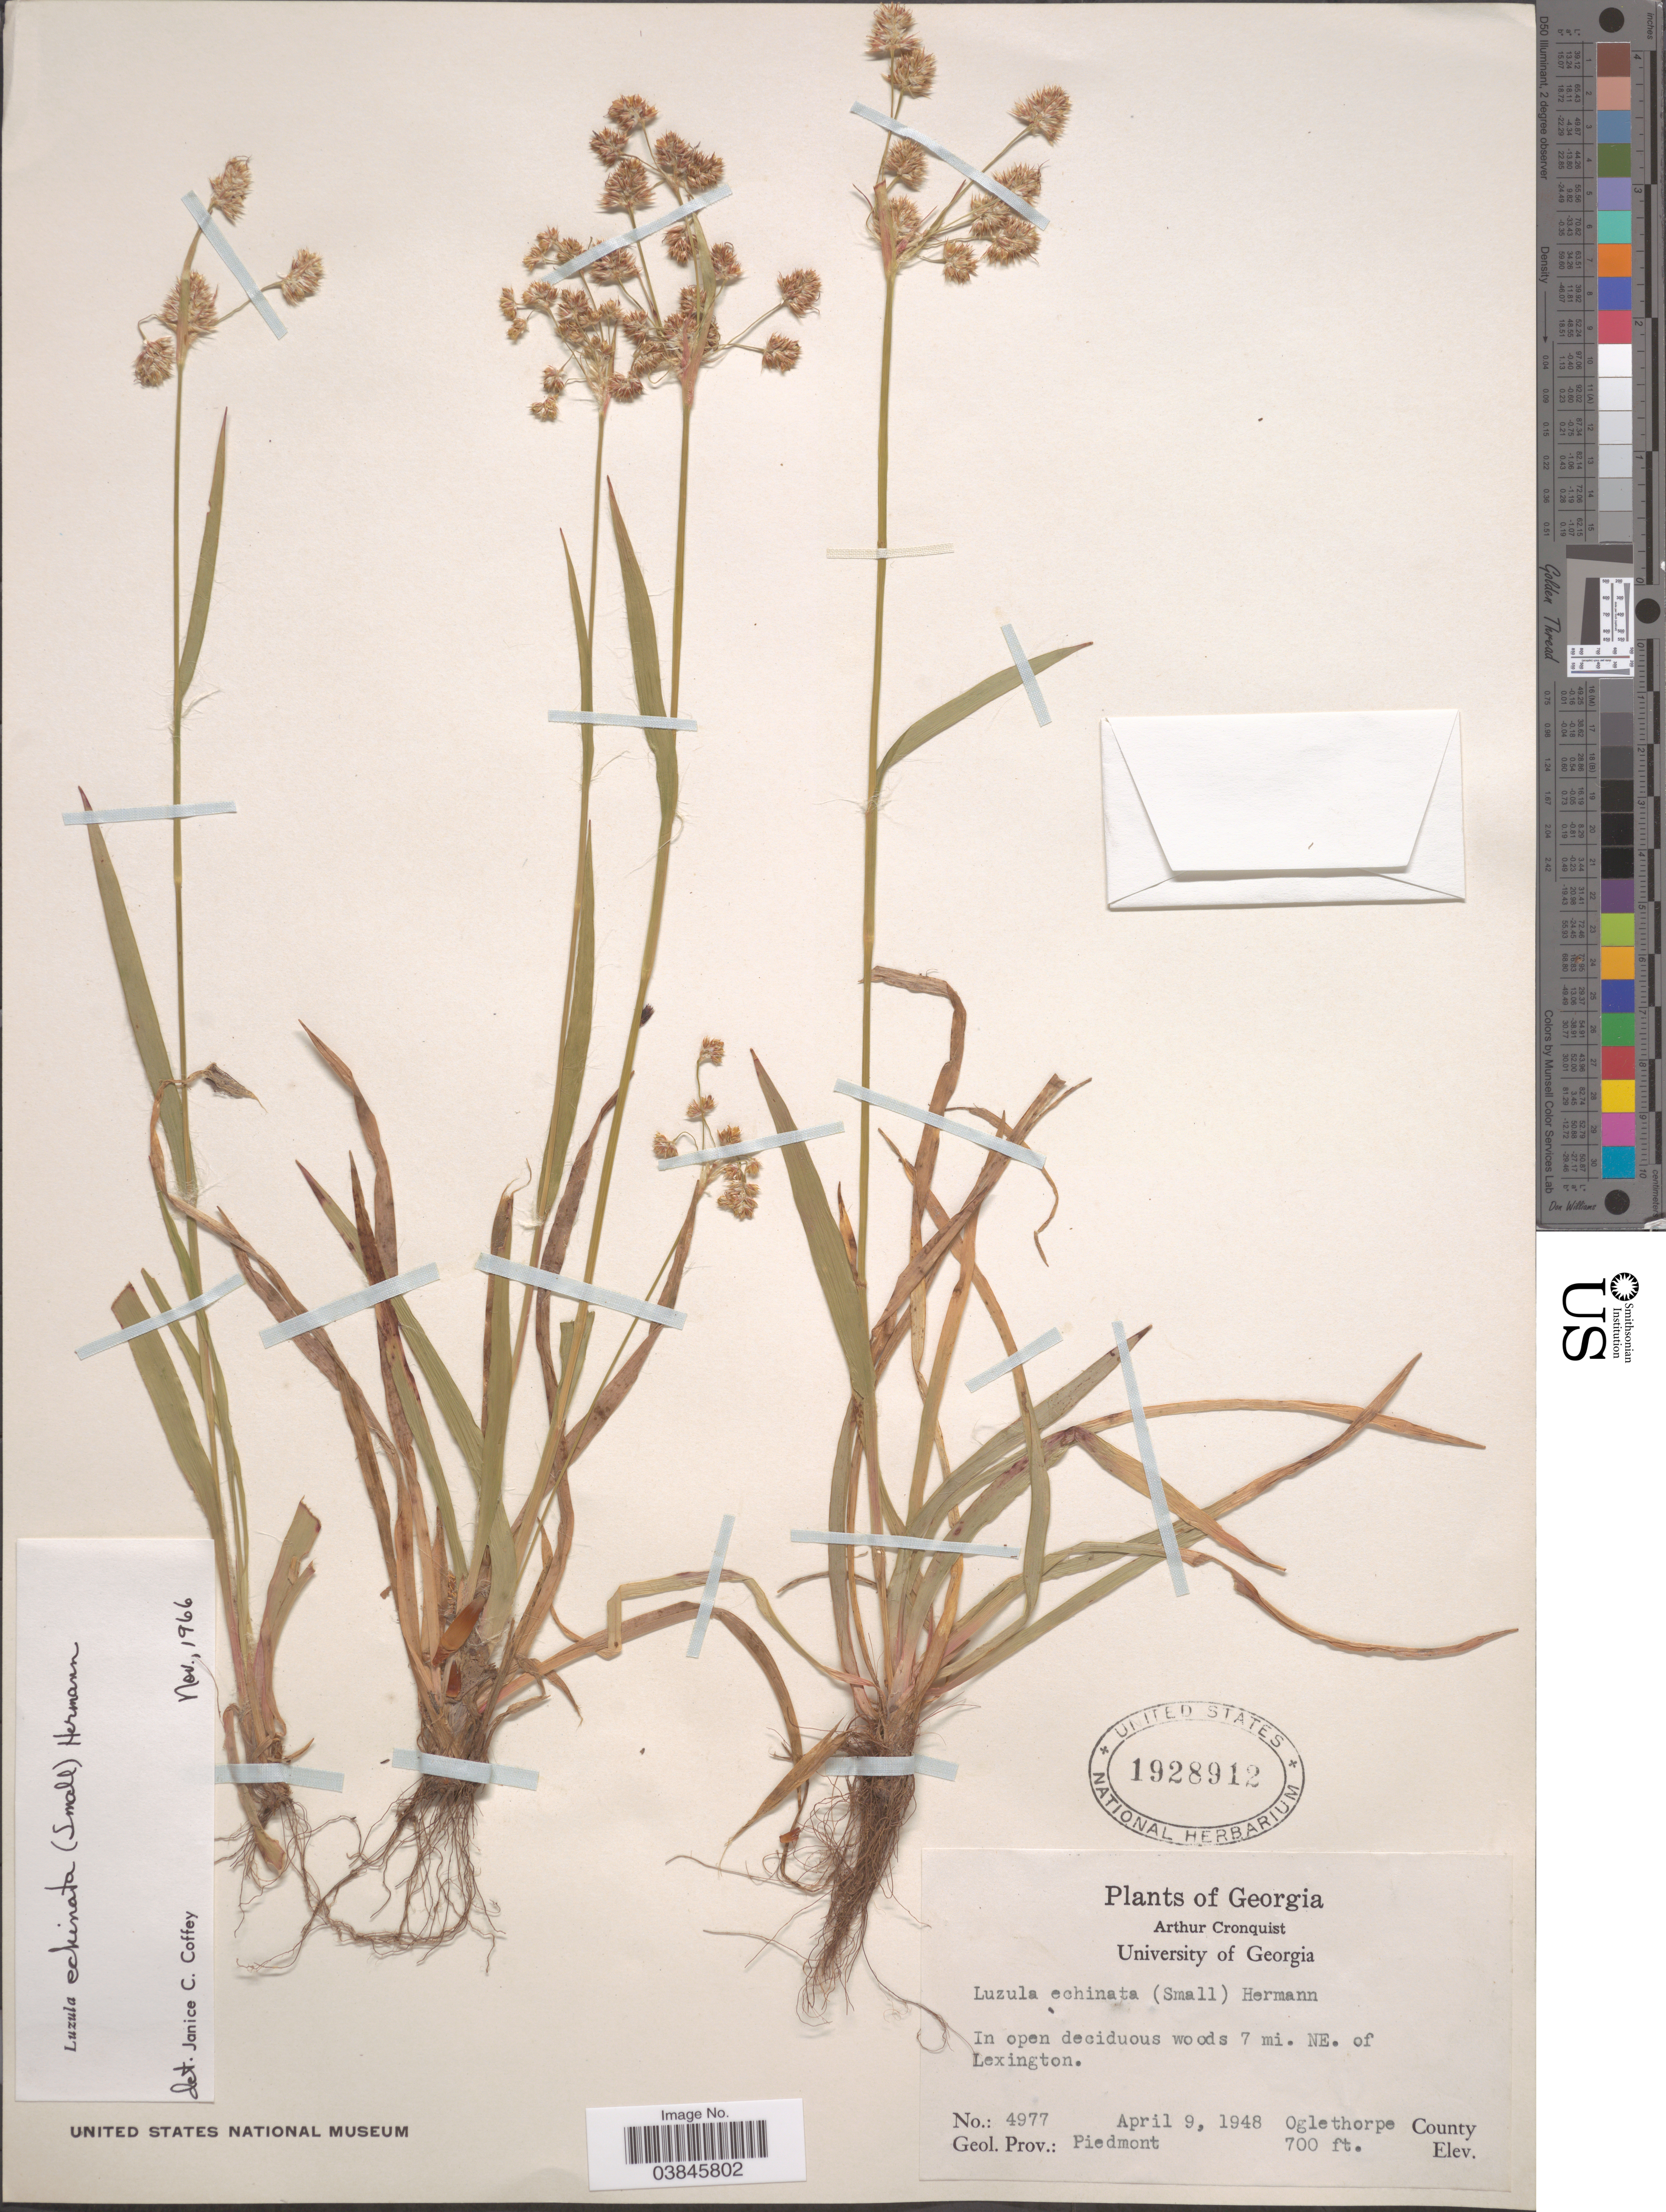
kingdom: Plantae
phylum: Tracheophyta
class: Liliopsida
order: Poales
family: Juncaceae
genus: Luzula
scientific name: Luzula echinata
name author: (Small) F.J. Herm.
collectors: A. J. Cronquist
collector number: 4977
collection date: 1948-04-09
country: United States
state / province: Georgia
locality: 7 mi. NE. of Lexington. Oglethorpe County. Geol. Prov.: Piedmont.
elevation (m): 213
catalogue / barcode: US 1928912